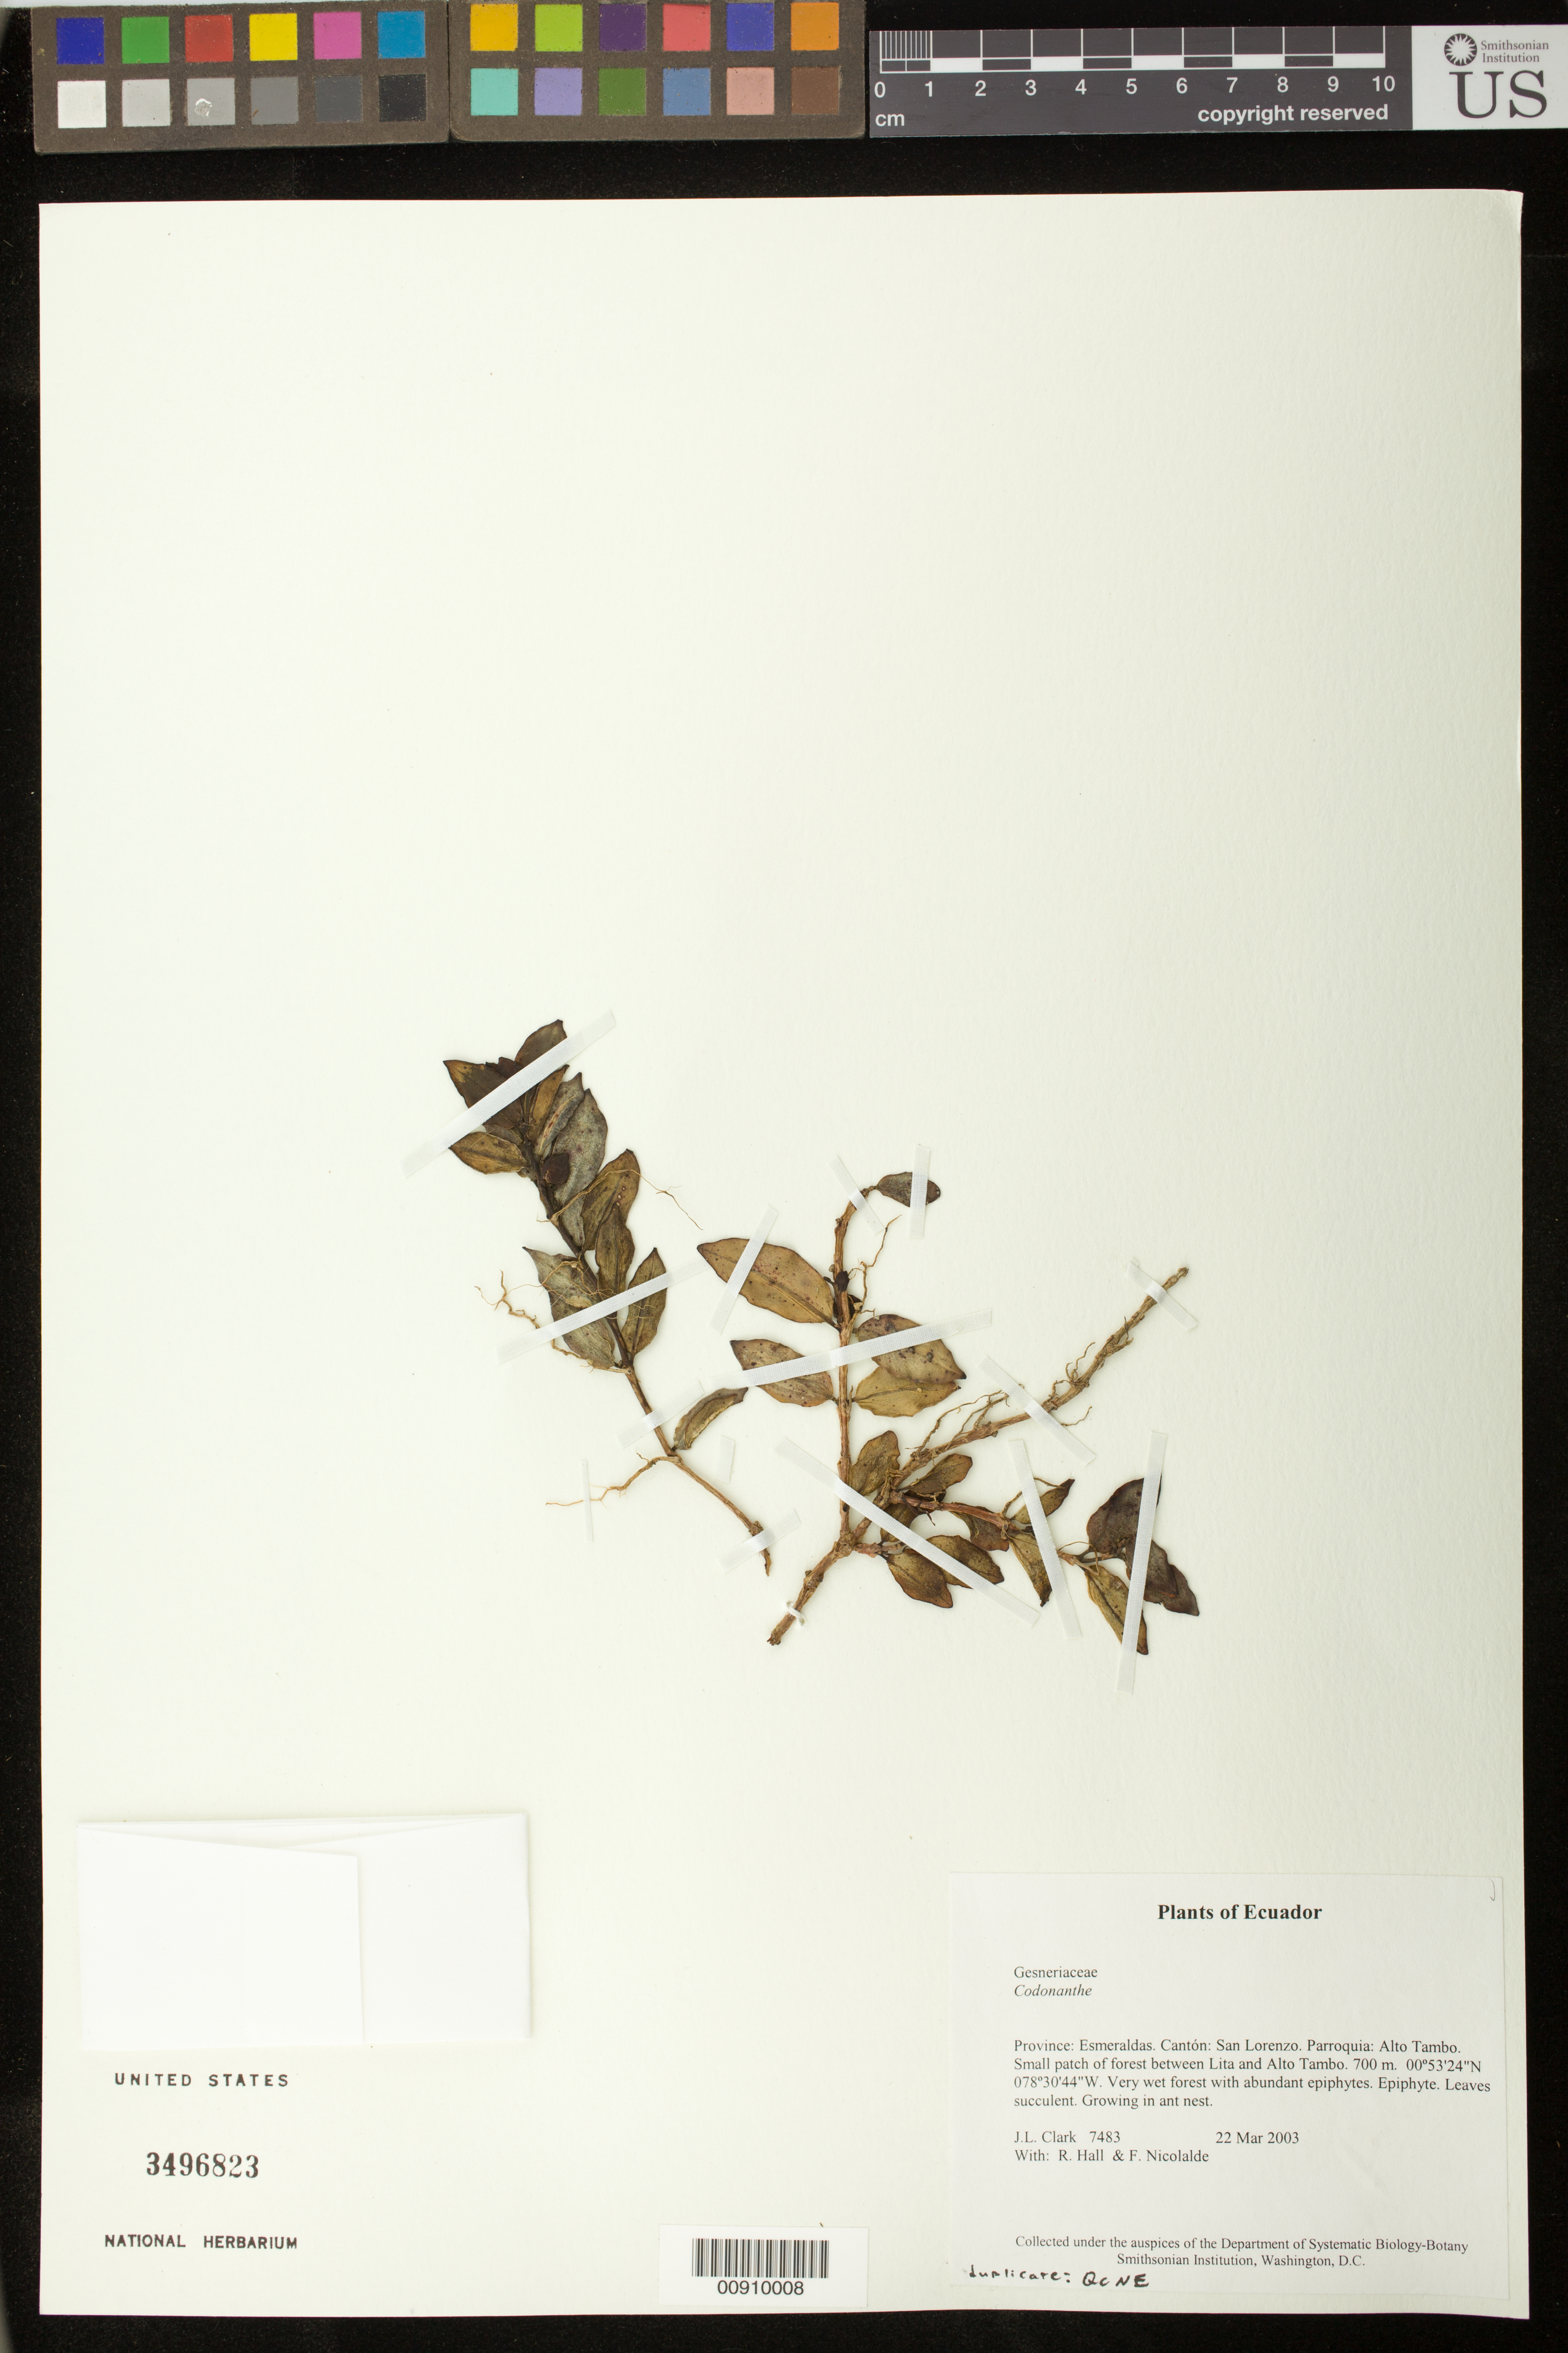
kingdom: Plantae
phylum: Tracheophyta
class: Magnoliopsida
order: Lamiales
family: Gesneriaceae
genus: Codonanthe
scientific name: Codonanthe sp.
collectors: J. L. Clark, R. Hall & F. Nicolalde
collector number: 7483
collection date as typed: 22 Mar 2003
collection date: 2003-03-22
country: Ecuador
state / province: Esmeraldas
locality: San Lorenzo. Parroquia: Alto Tambo. Small patch of forest between Lita and Alto Tambo.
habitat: Very wet forest with abundant epiphytes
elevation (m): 700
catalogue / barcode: US 3496823